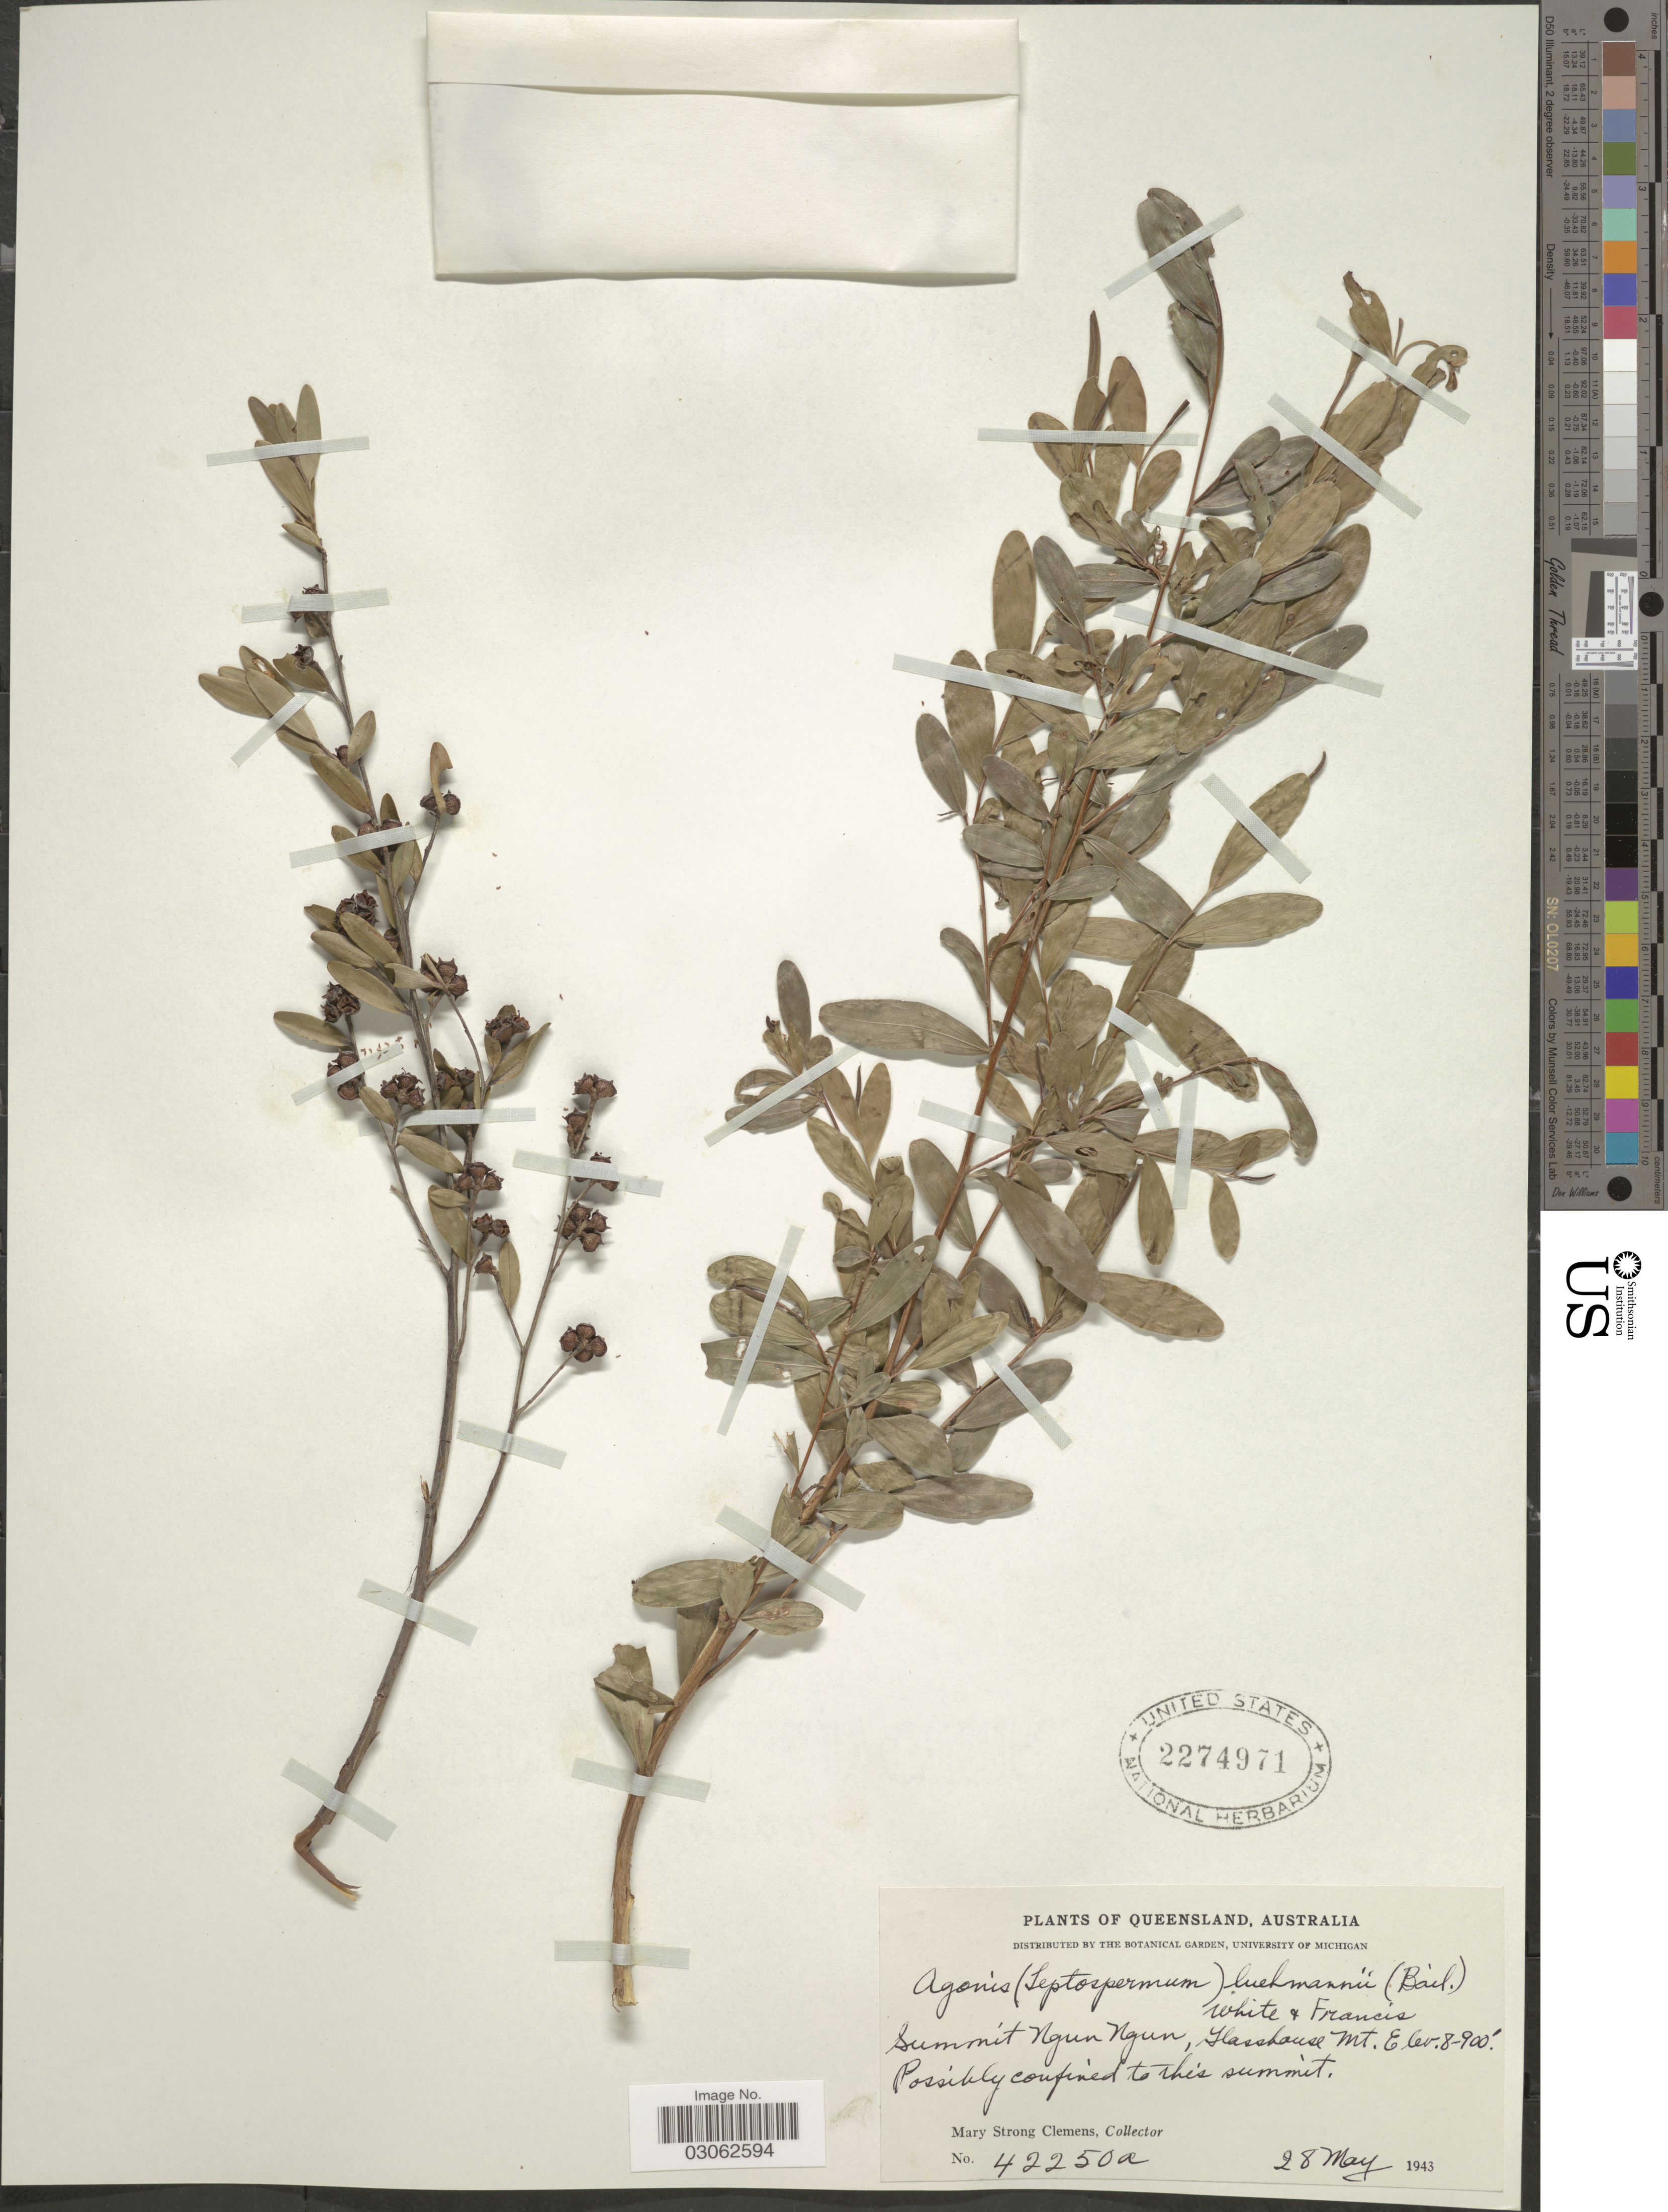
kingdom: Plantae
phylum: Tracheophyta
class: Magnoliopsida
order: Myrtales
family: Myrtaceae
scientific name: Aggreflorum luehmannii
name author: (F.M. Bailey) P.G. Wilson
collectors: M. S. Clemens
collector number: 42250a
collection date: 1943-05-28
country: Australia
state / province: Queensland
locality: Summit Ngun Ngun, Glasshouse Mt.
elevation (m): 244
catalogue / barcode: US 2274971